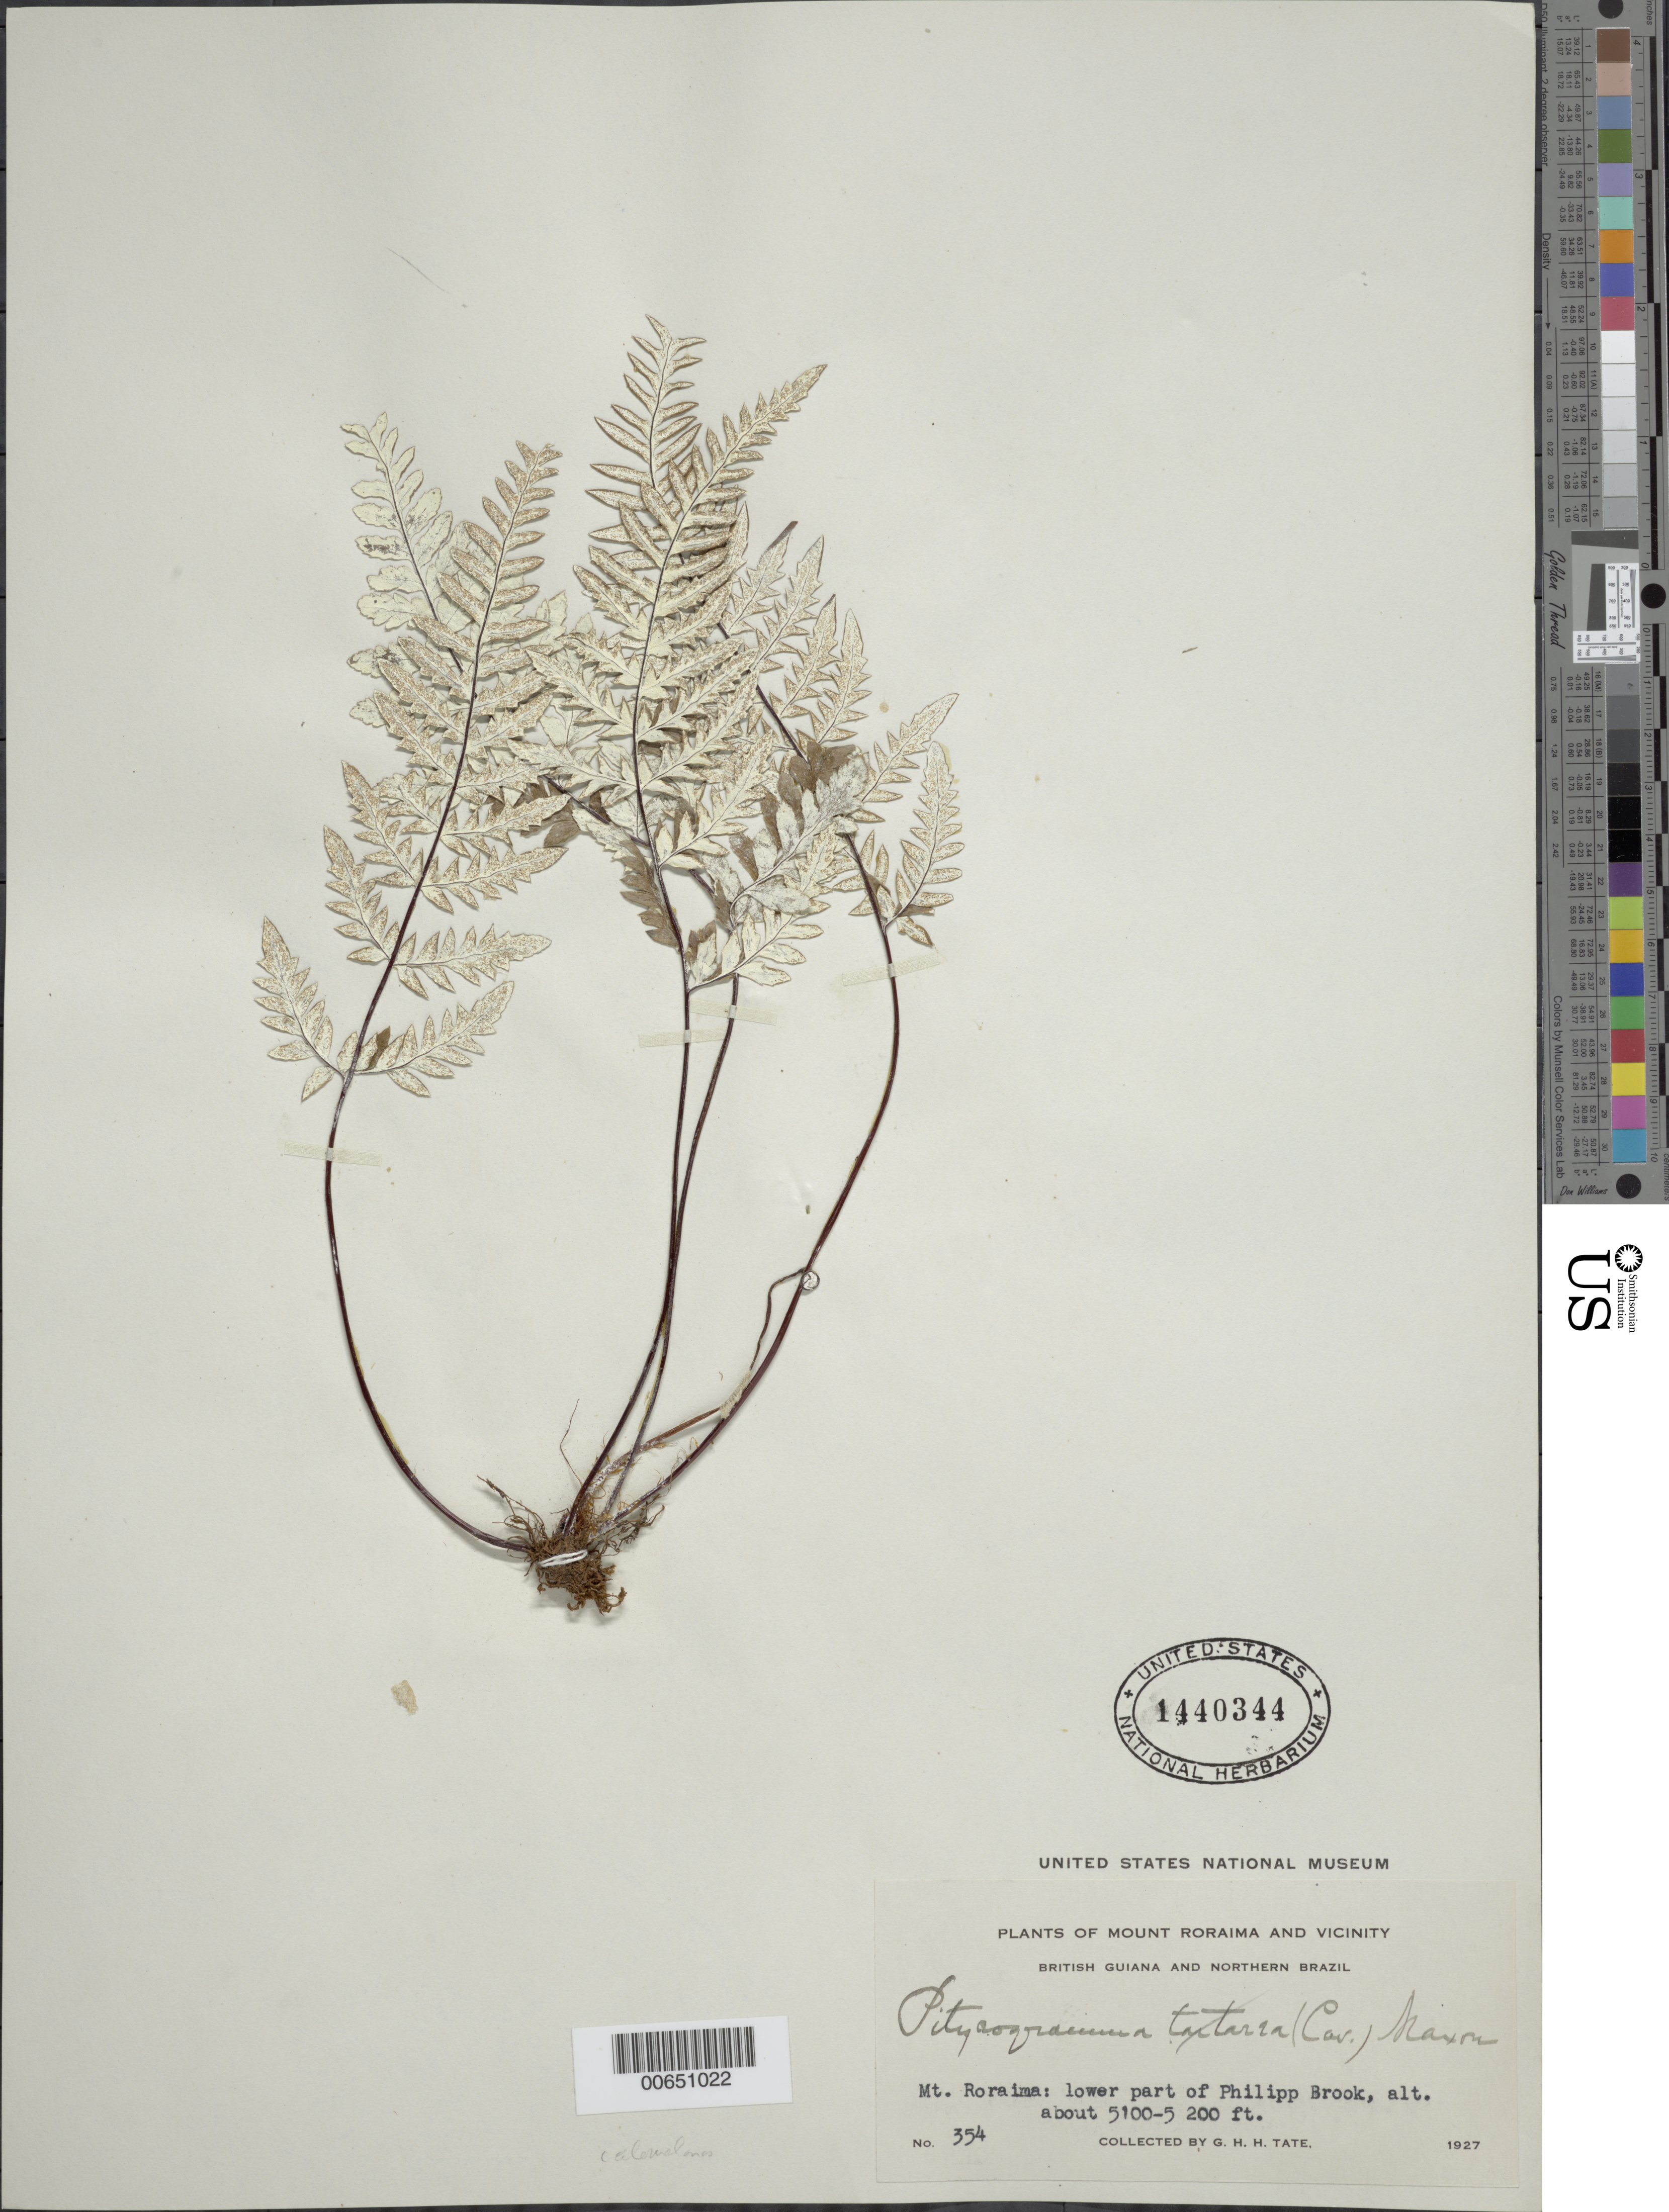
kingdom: Plantae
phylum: Tracheophyta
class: Polypodiopsida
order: Polypodiales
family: Pteridaceae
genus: Pityrogramma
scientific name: Pityrogramma calomelanos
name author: (L.) Link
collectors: G. H. H.Tate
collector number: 354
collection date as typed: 1928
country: Guyana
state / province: Cuyuni-Mazaruni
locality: Mt. Roraima, lower part of Philipp Brook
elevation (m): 1570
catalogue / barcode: US 1440344